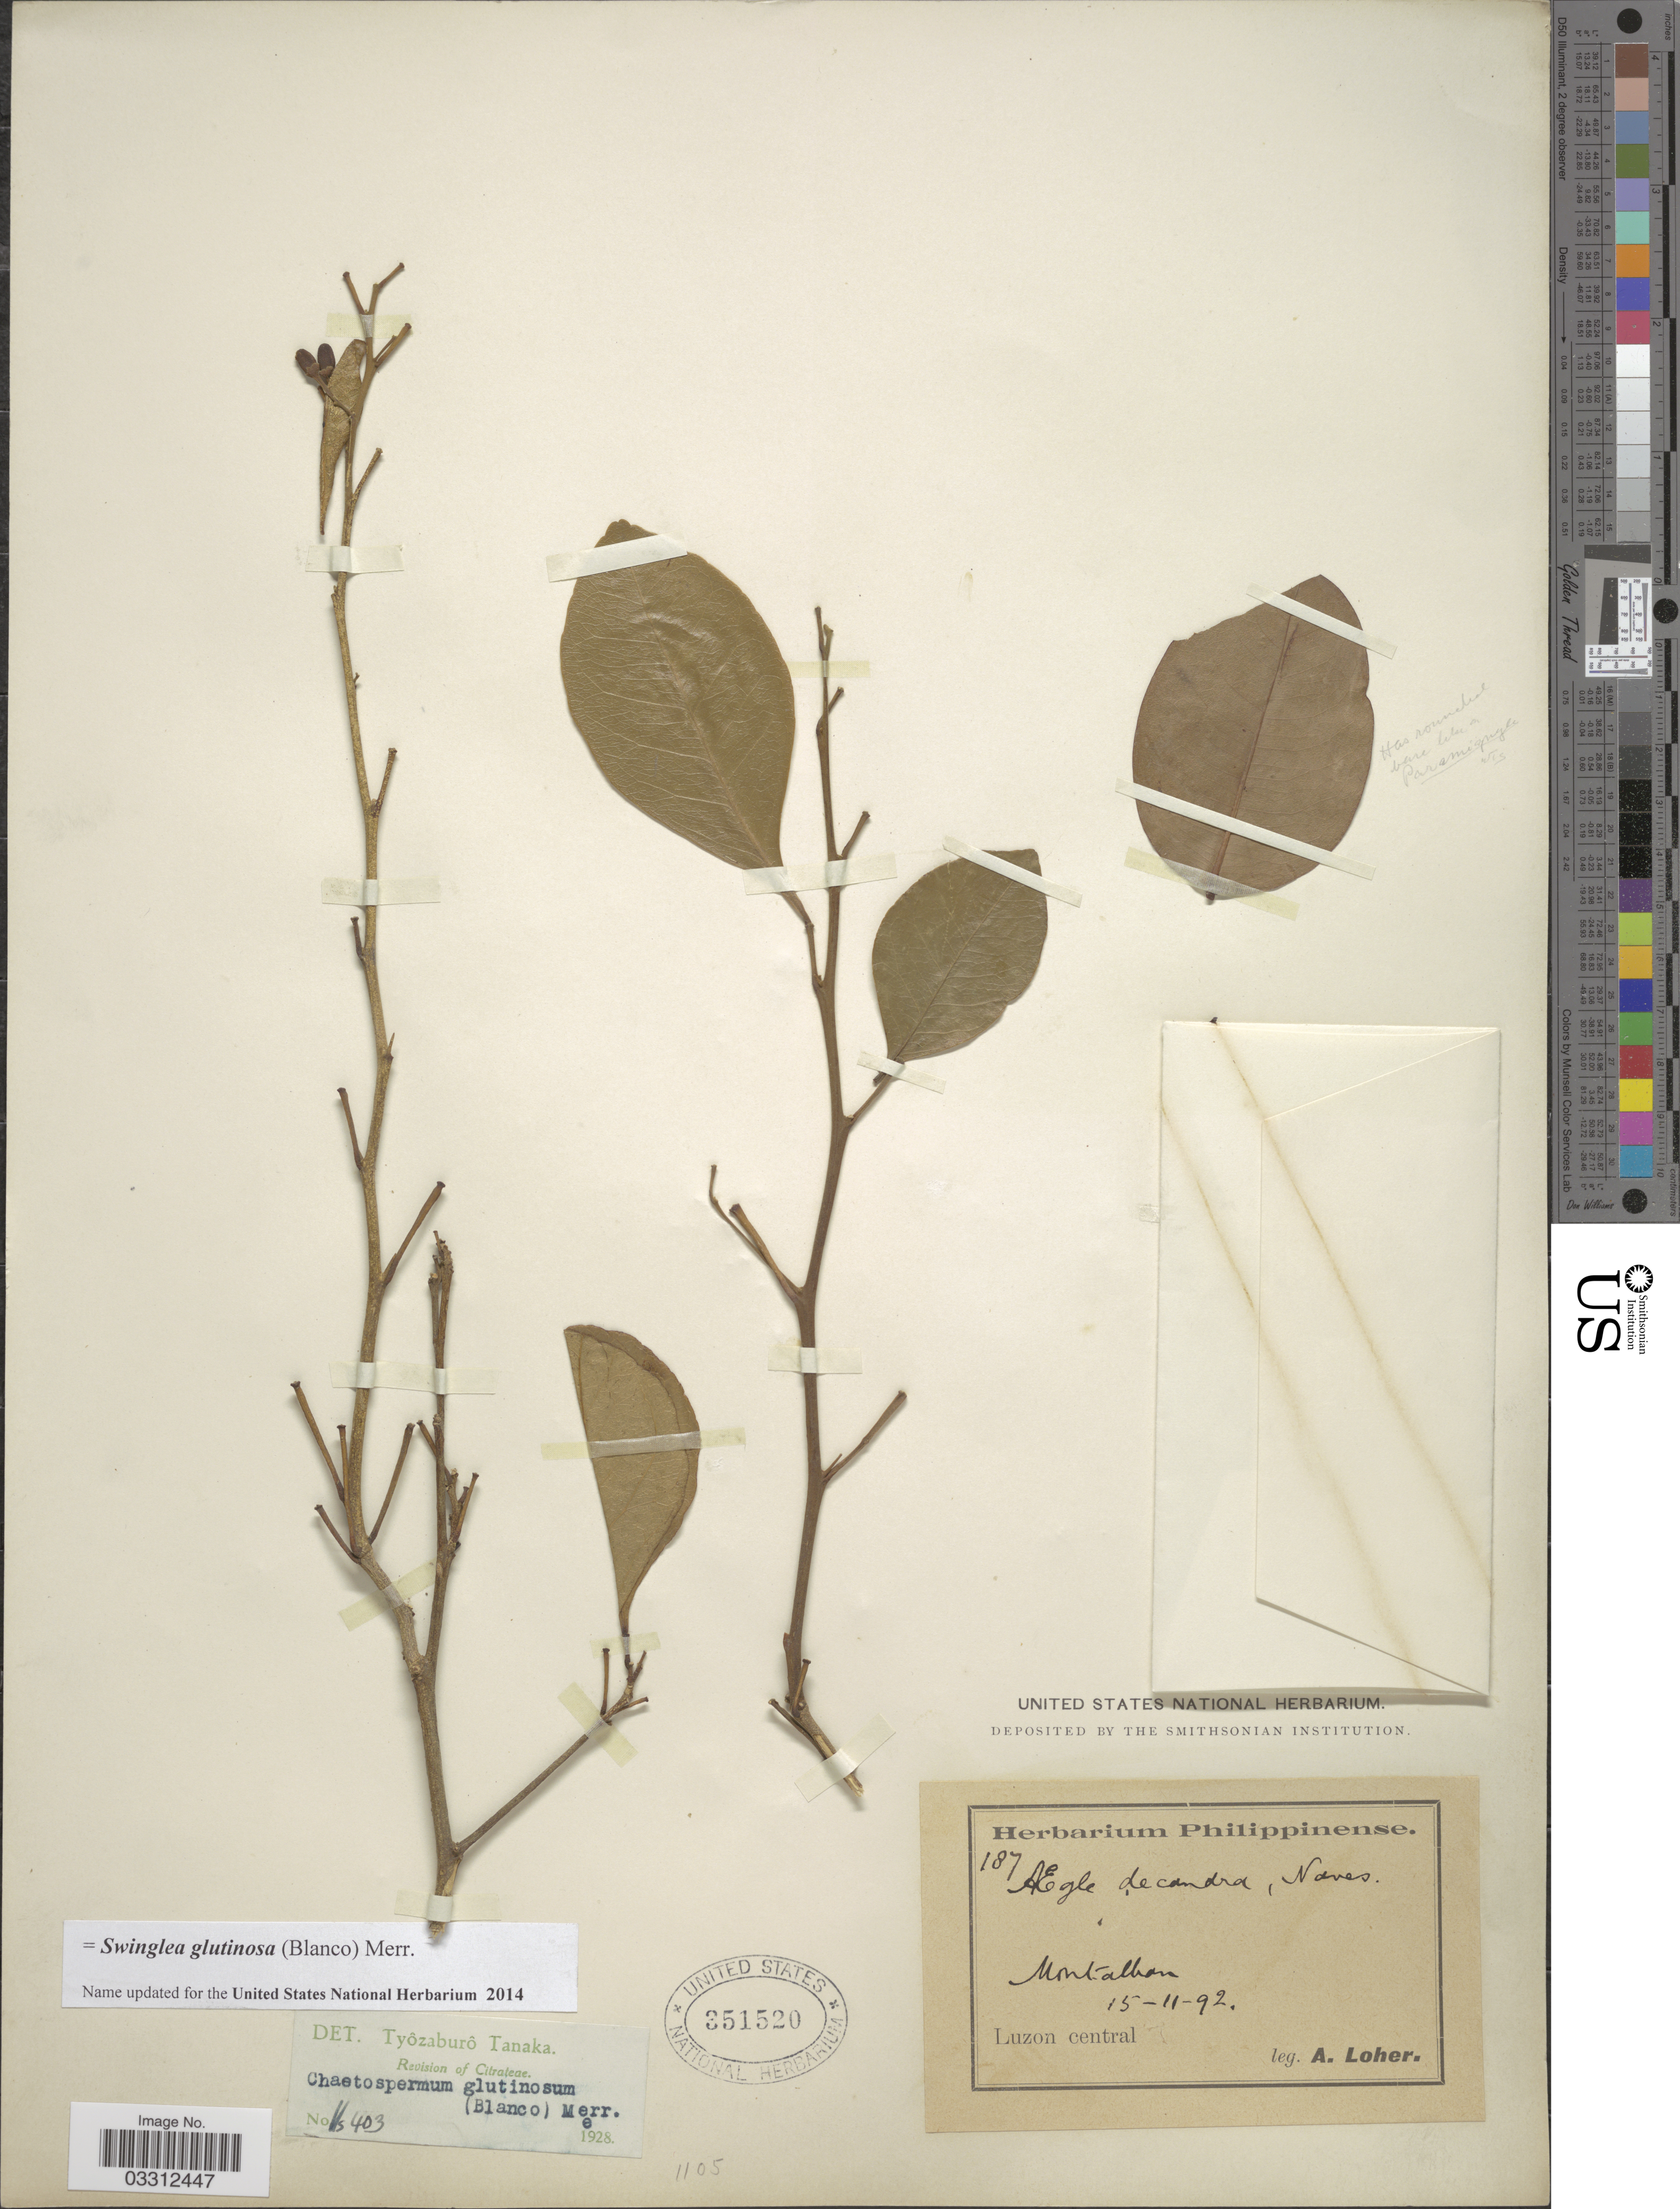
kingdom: Plantae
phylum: Tracheophyta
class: Magnoliopsida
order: Sapindales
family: Rutaceae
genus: Swinglea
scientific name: Swinglea glutinosa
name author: (Blanco) Merr.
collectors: A. Loher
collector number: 187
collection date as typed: Transcribed d/m/y: 15/11/92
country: Philippines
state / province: Central Luzon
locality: Montalban. Luzon central.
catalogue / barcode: US 351520